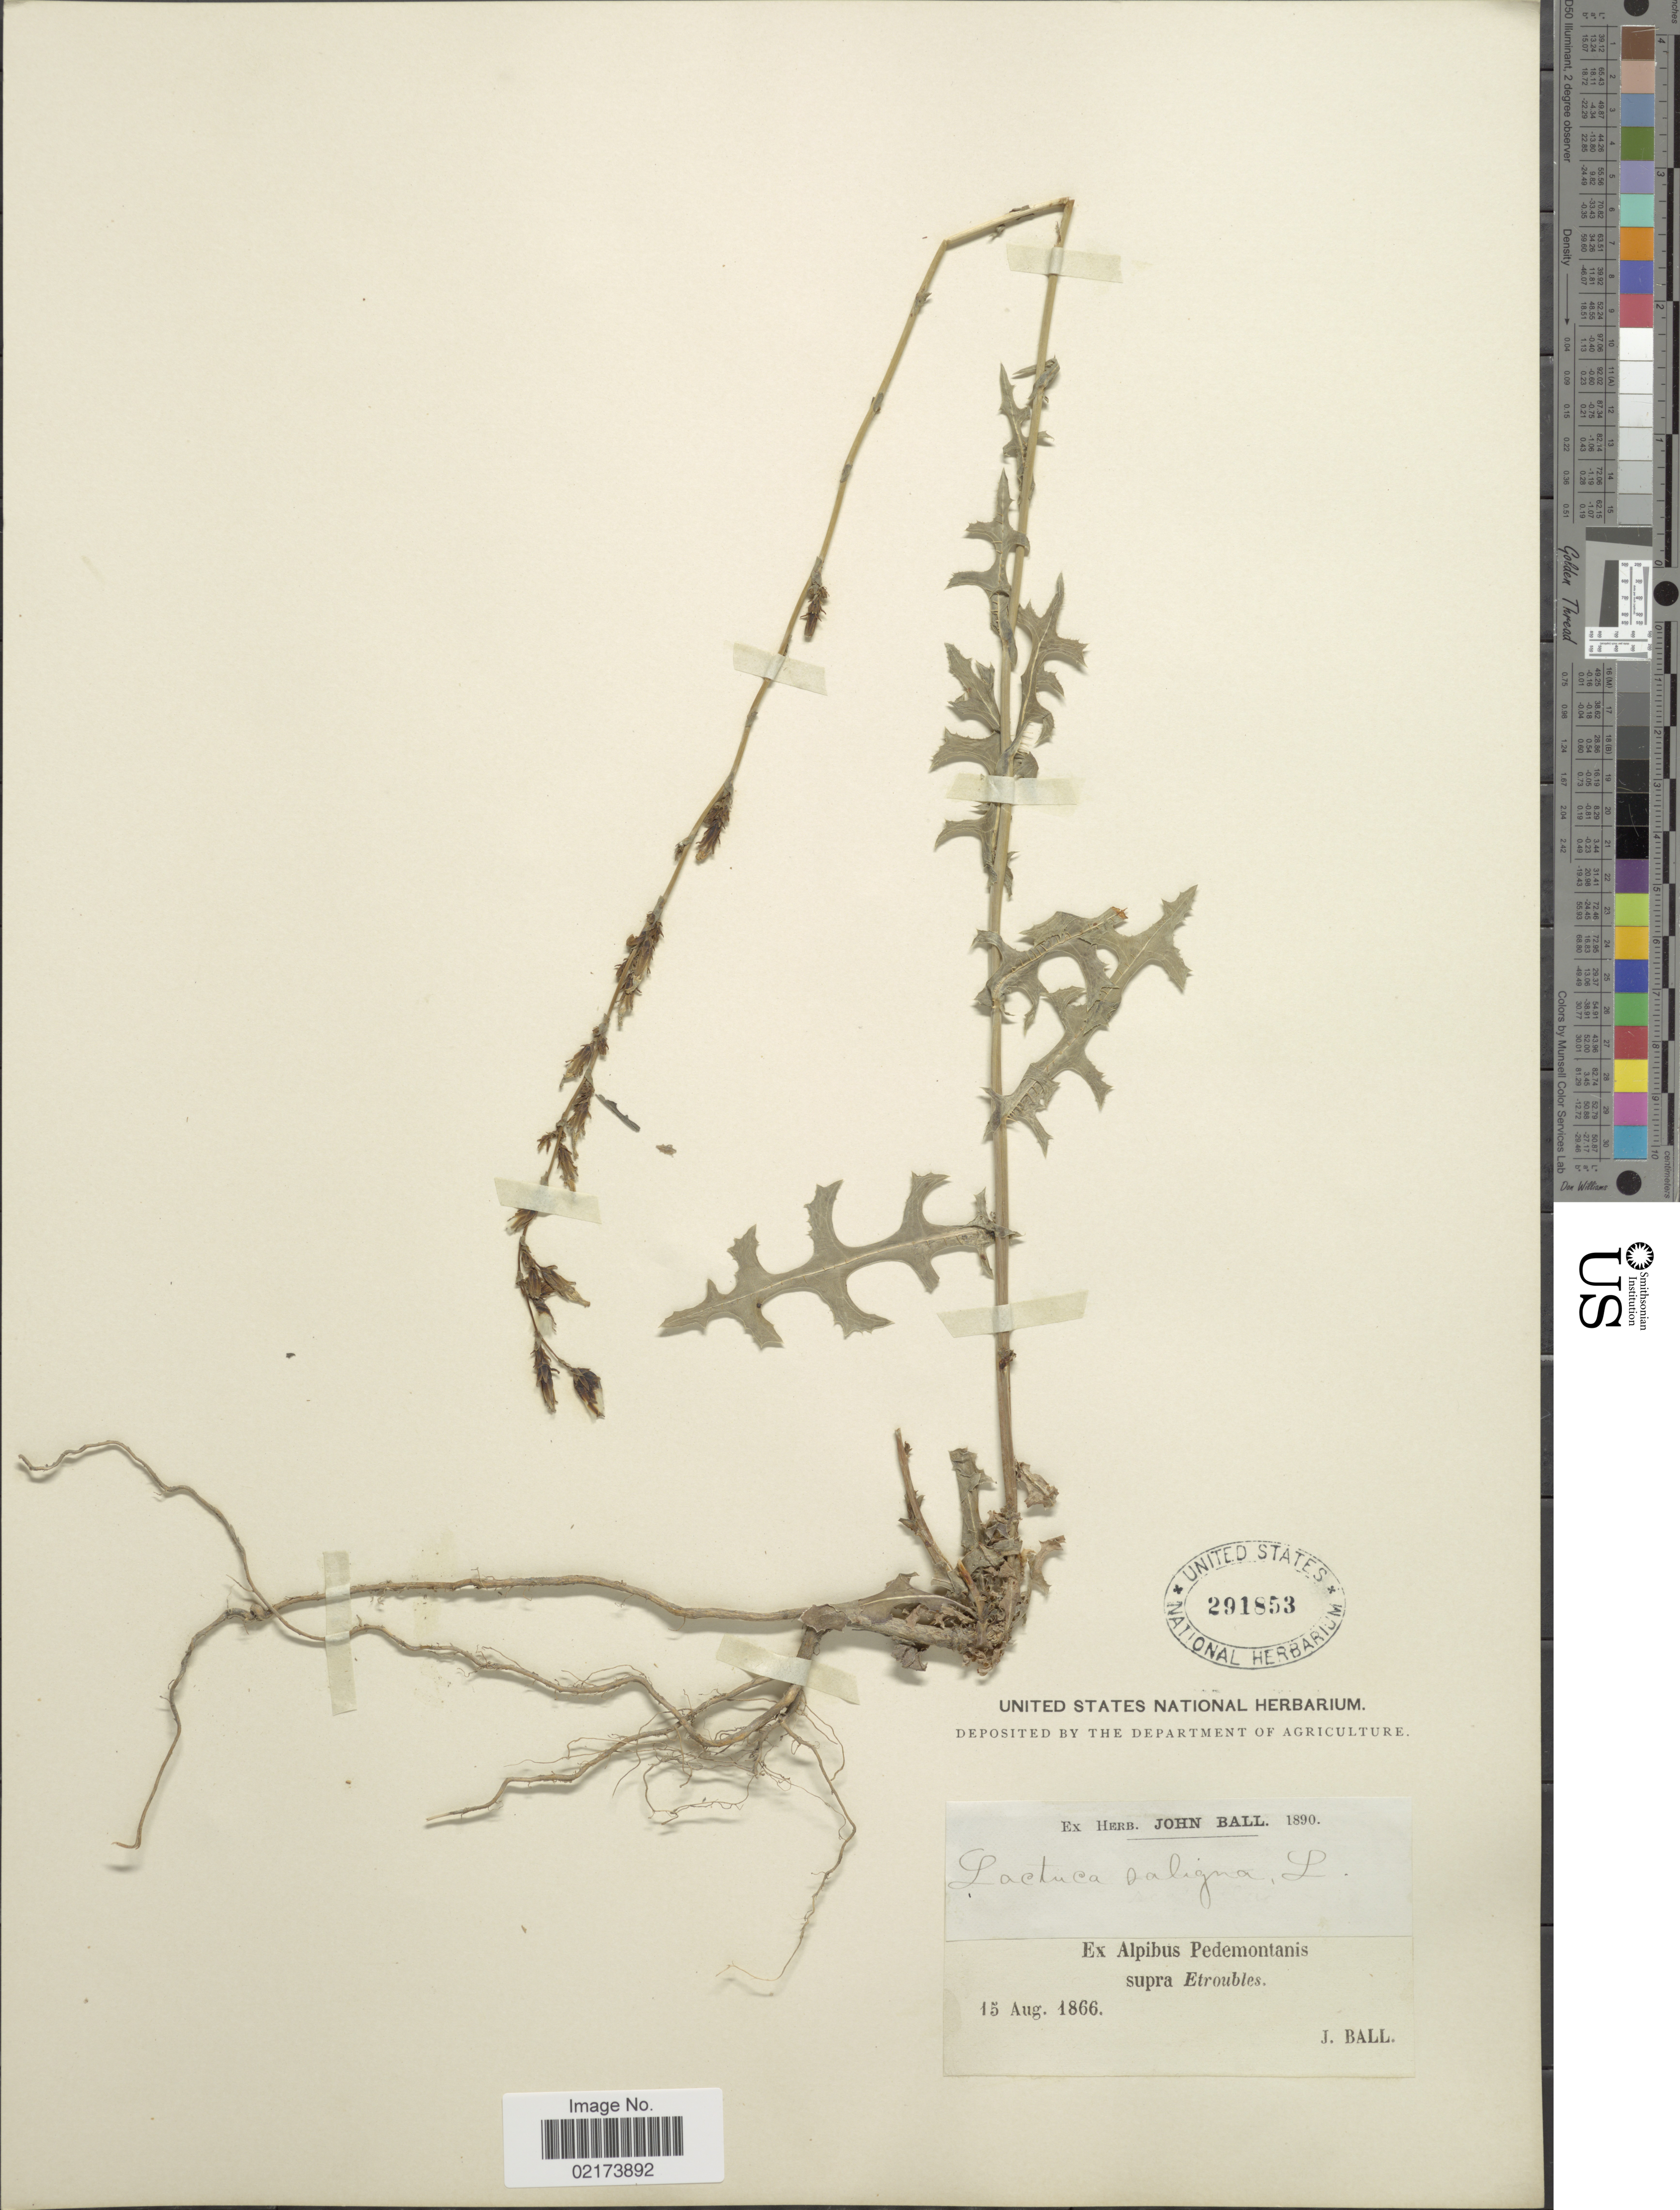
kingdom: Plantae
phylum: Tracheophyta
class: Magnoliopsida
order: Asterales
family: Asteraceae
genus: Lactuca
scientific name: Lactuca saligna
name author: L.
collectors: J. Ball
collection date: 1866-08-15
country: Italy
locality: Alpibus Pedemontanis, supra Etroubles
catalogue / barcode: US 291853